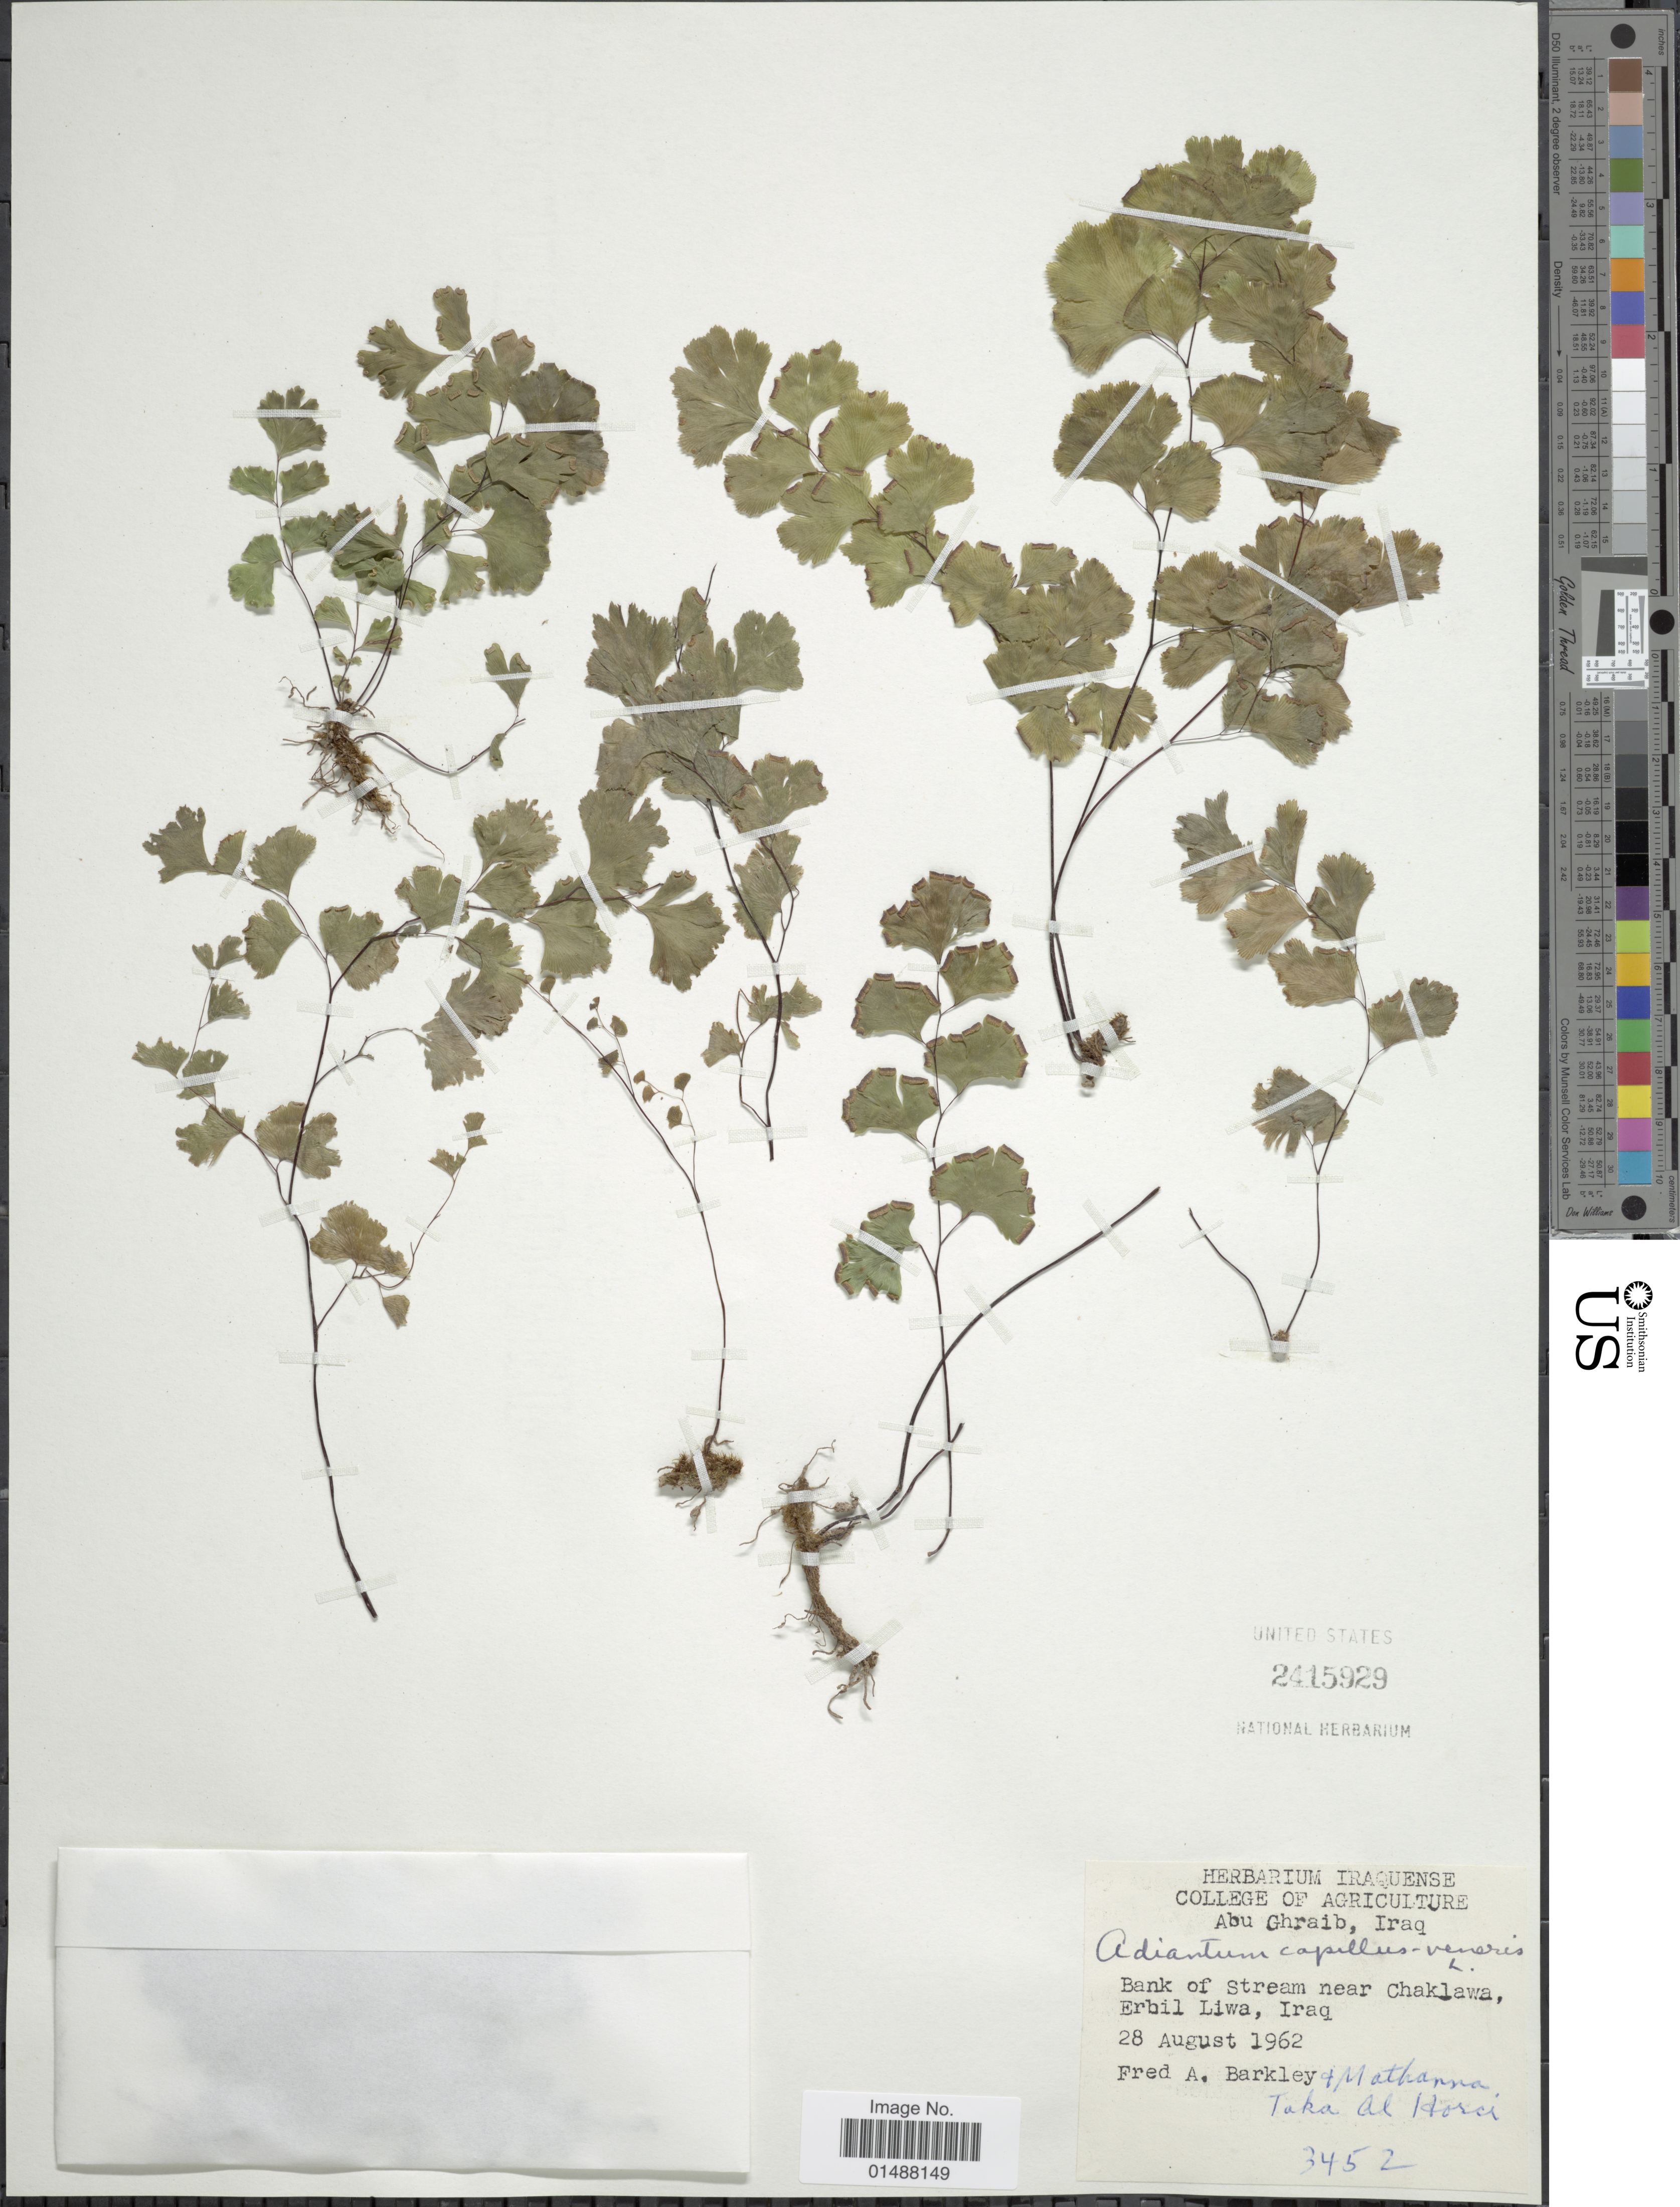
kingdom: Plantae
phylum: Tracheophyta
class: Polypodiopsida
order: Polypodiales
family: Pteridaceae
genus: Adiantum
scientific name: Adiantum capillus-veneris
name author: L.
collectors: F. A. Barkley & M. Taka Al Horci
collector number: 3452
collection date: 1962-08-28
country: Iraq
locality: Bank of stream near Chaklawa, Erbil Liwa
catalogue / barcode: US 2415929